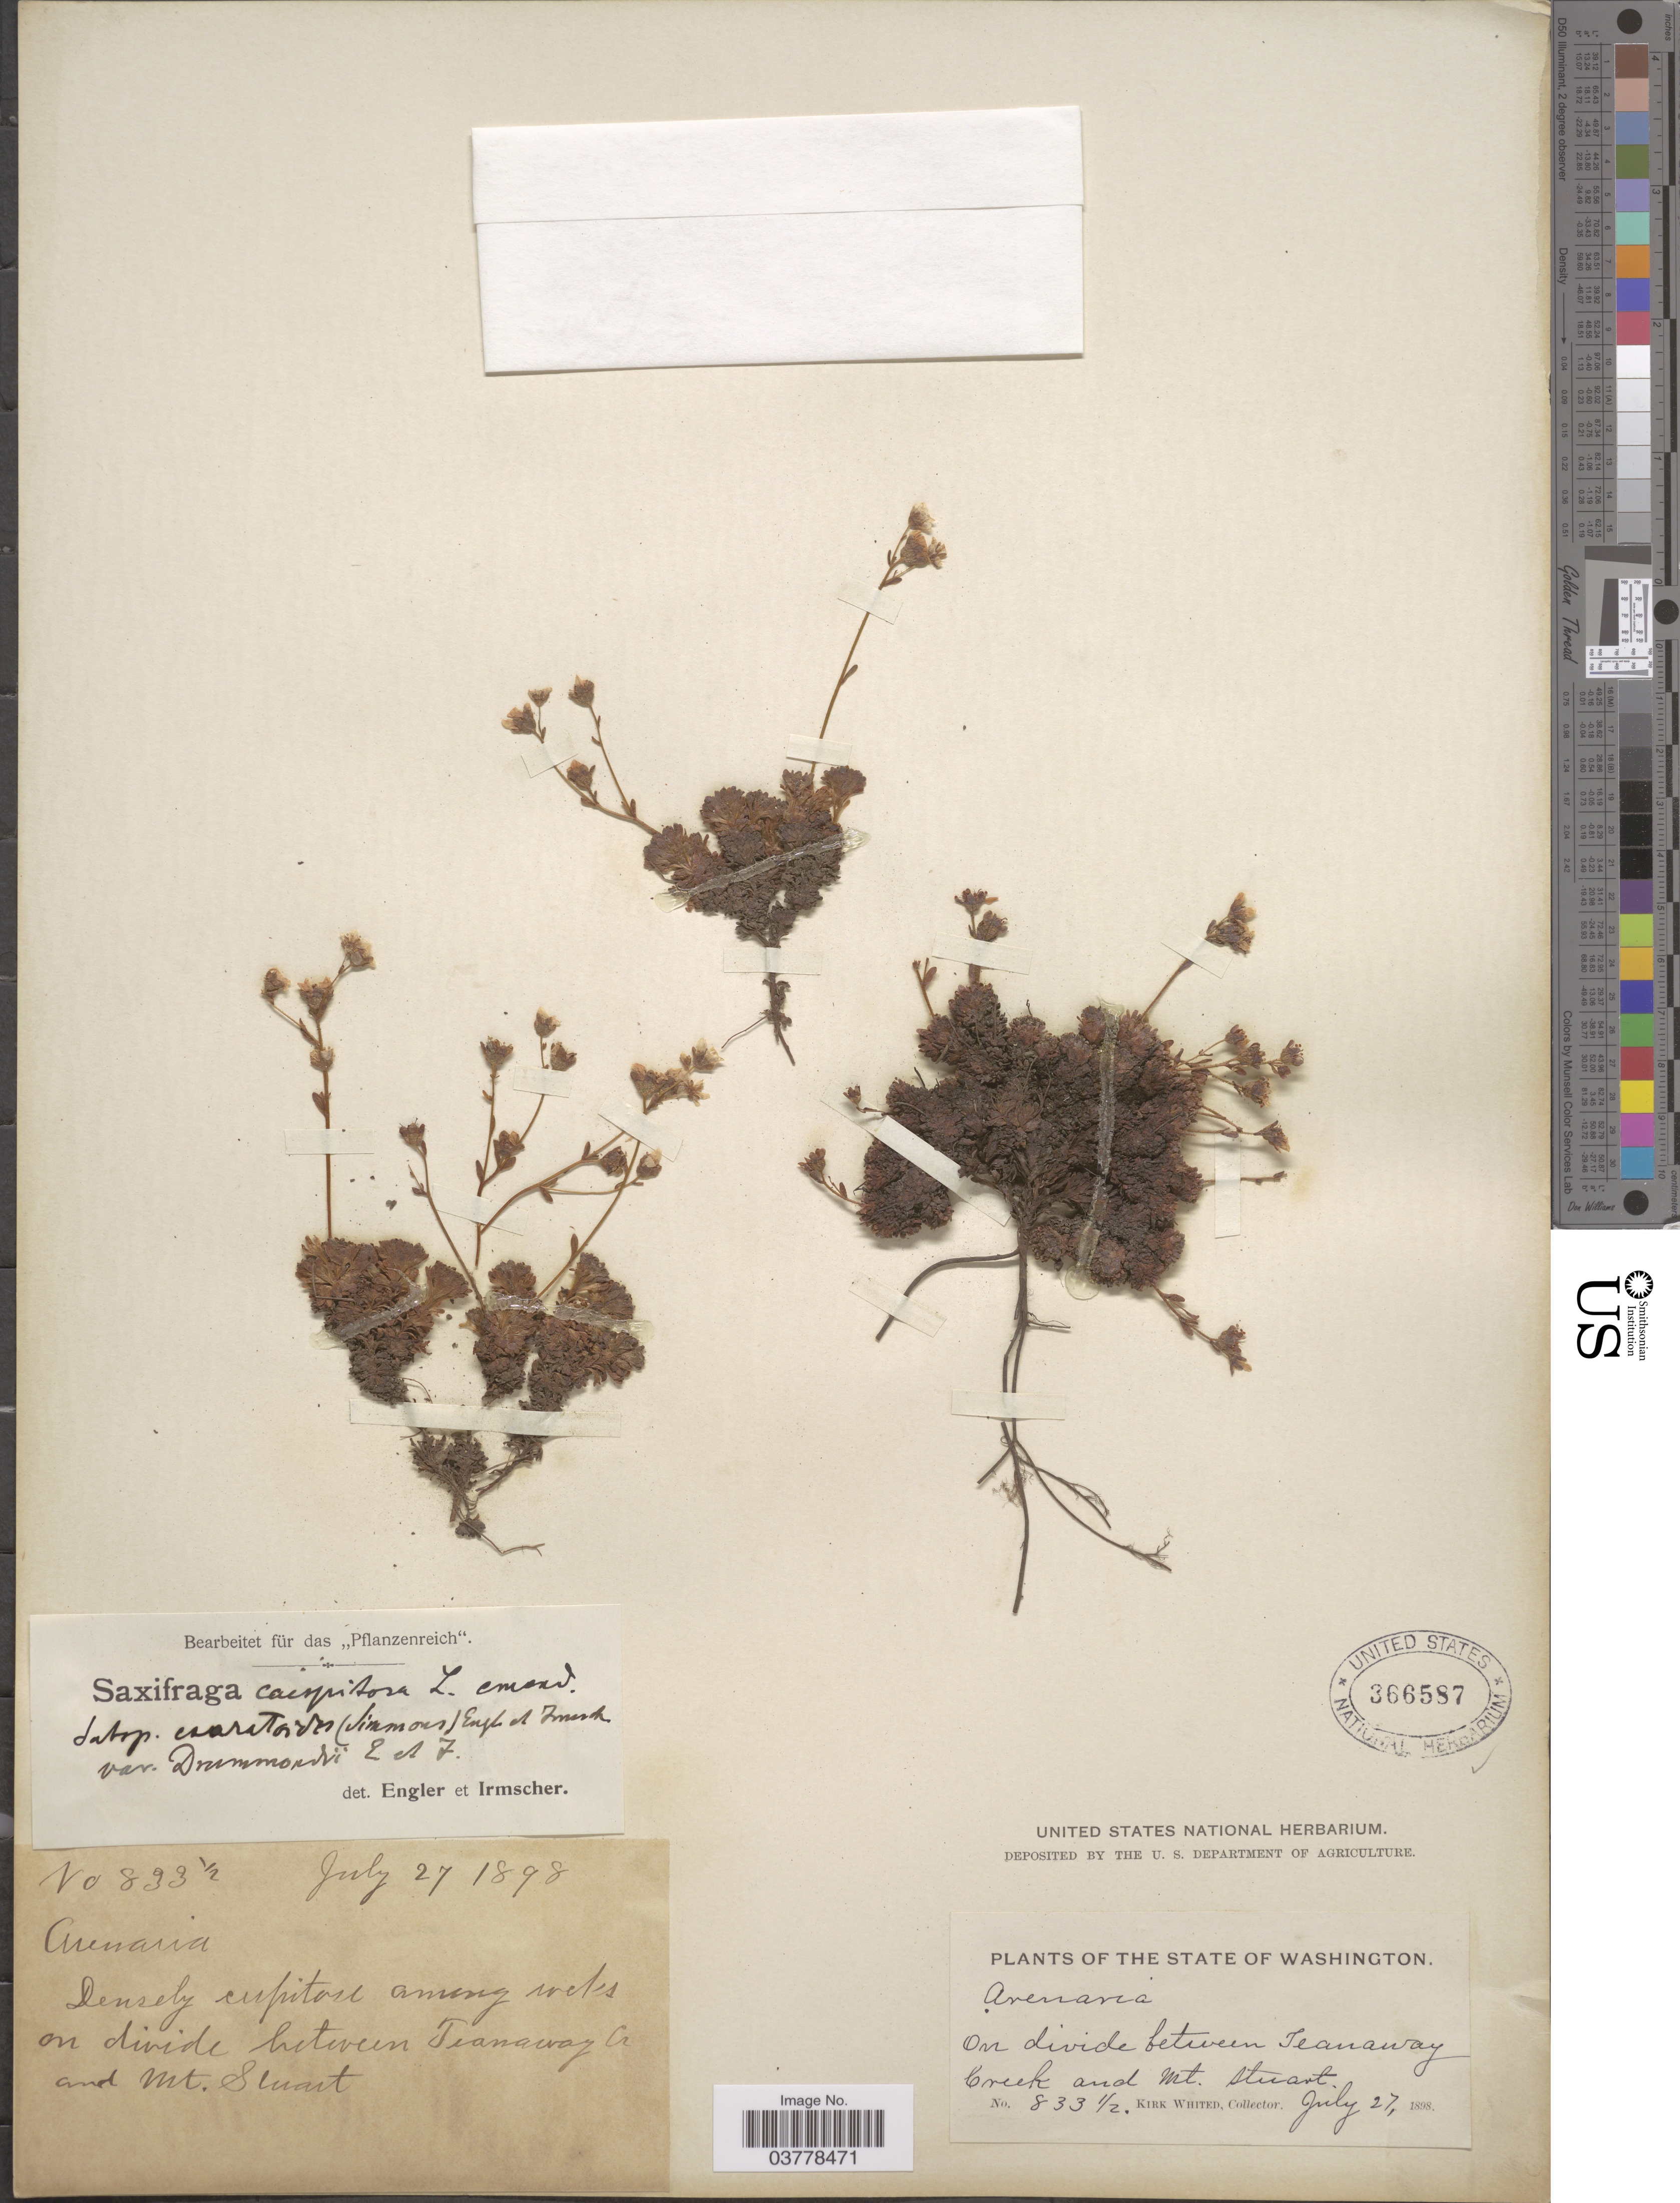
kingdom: Plantae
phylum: Tracheophyta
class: Magnoliopsida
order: Saxifragales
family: Saxifragaceae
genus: Saxifraga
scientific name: Saxifraga caespitosa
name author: L.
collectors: K. Whited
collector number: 833½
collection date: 1898-07-27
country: United States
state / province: Washington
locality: On divide between Teanaway Creek and Mt. Stuart.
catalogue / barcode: US 366587